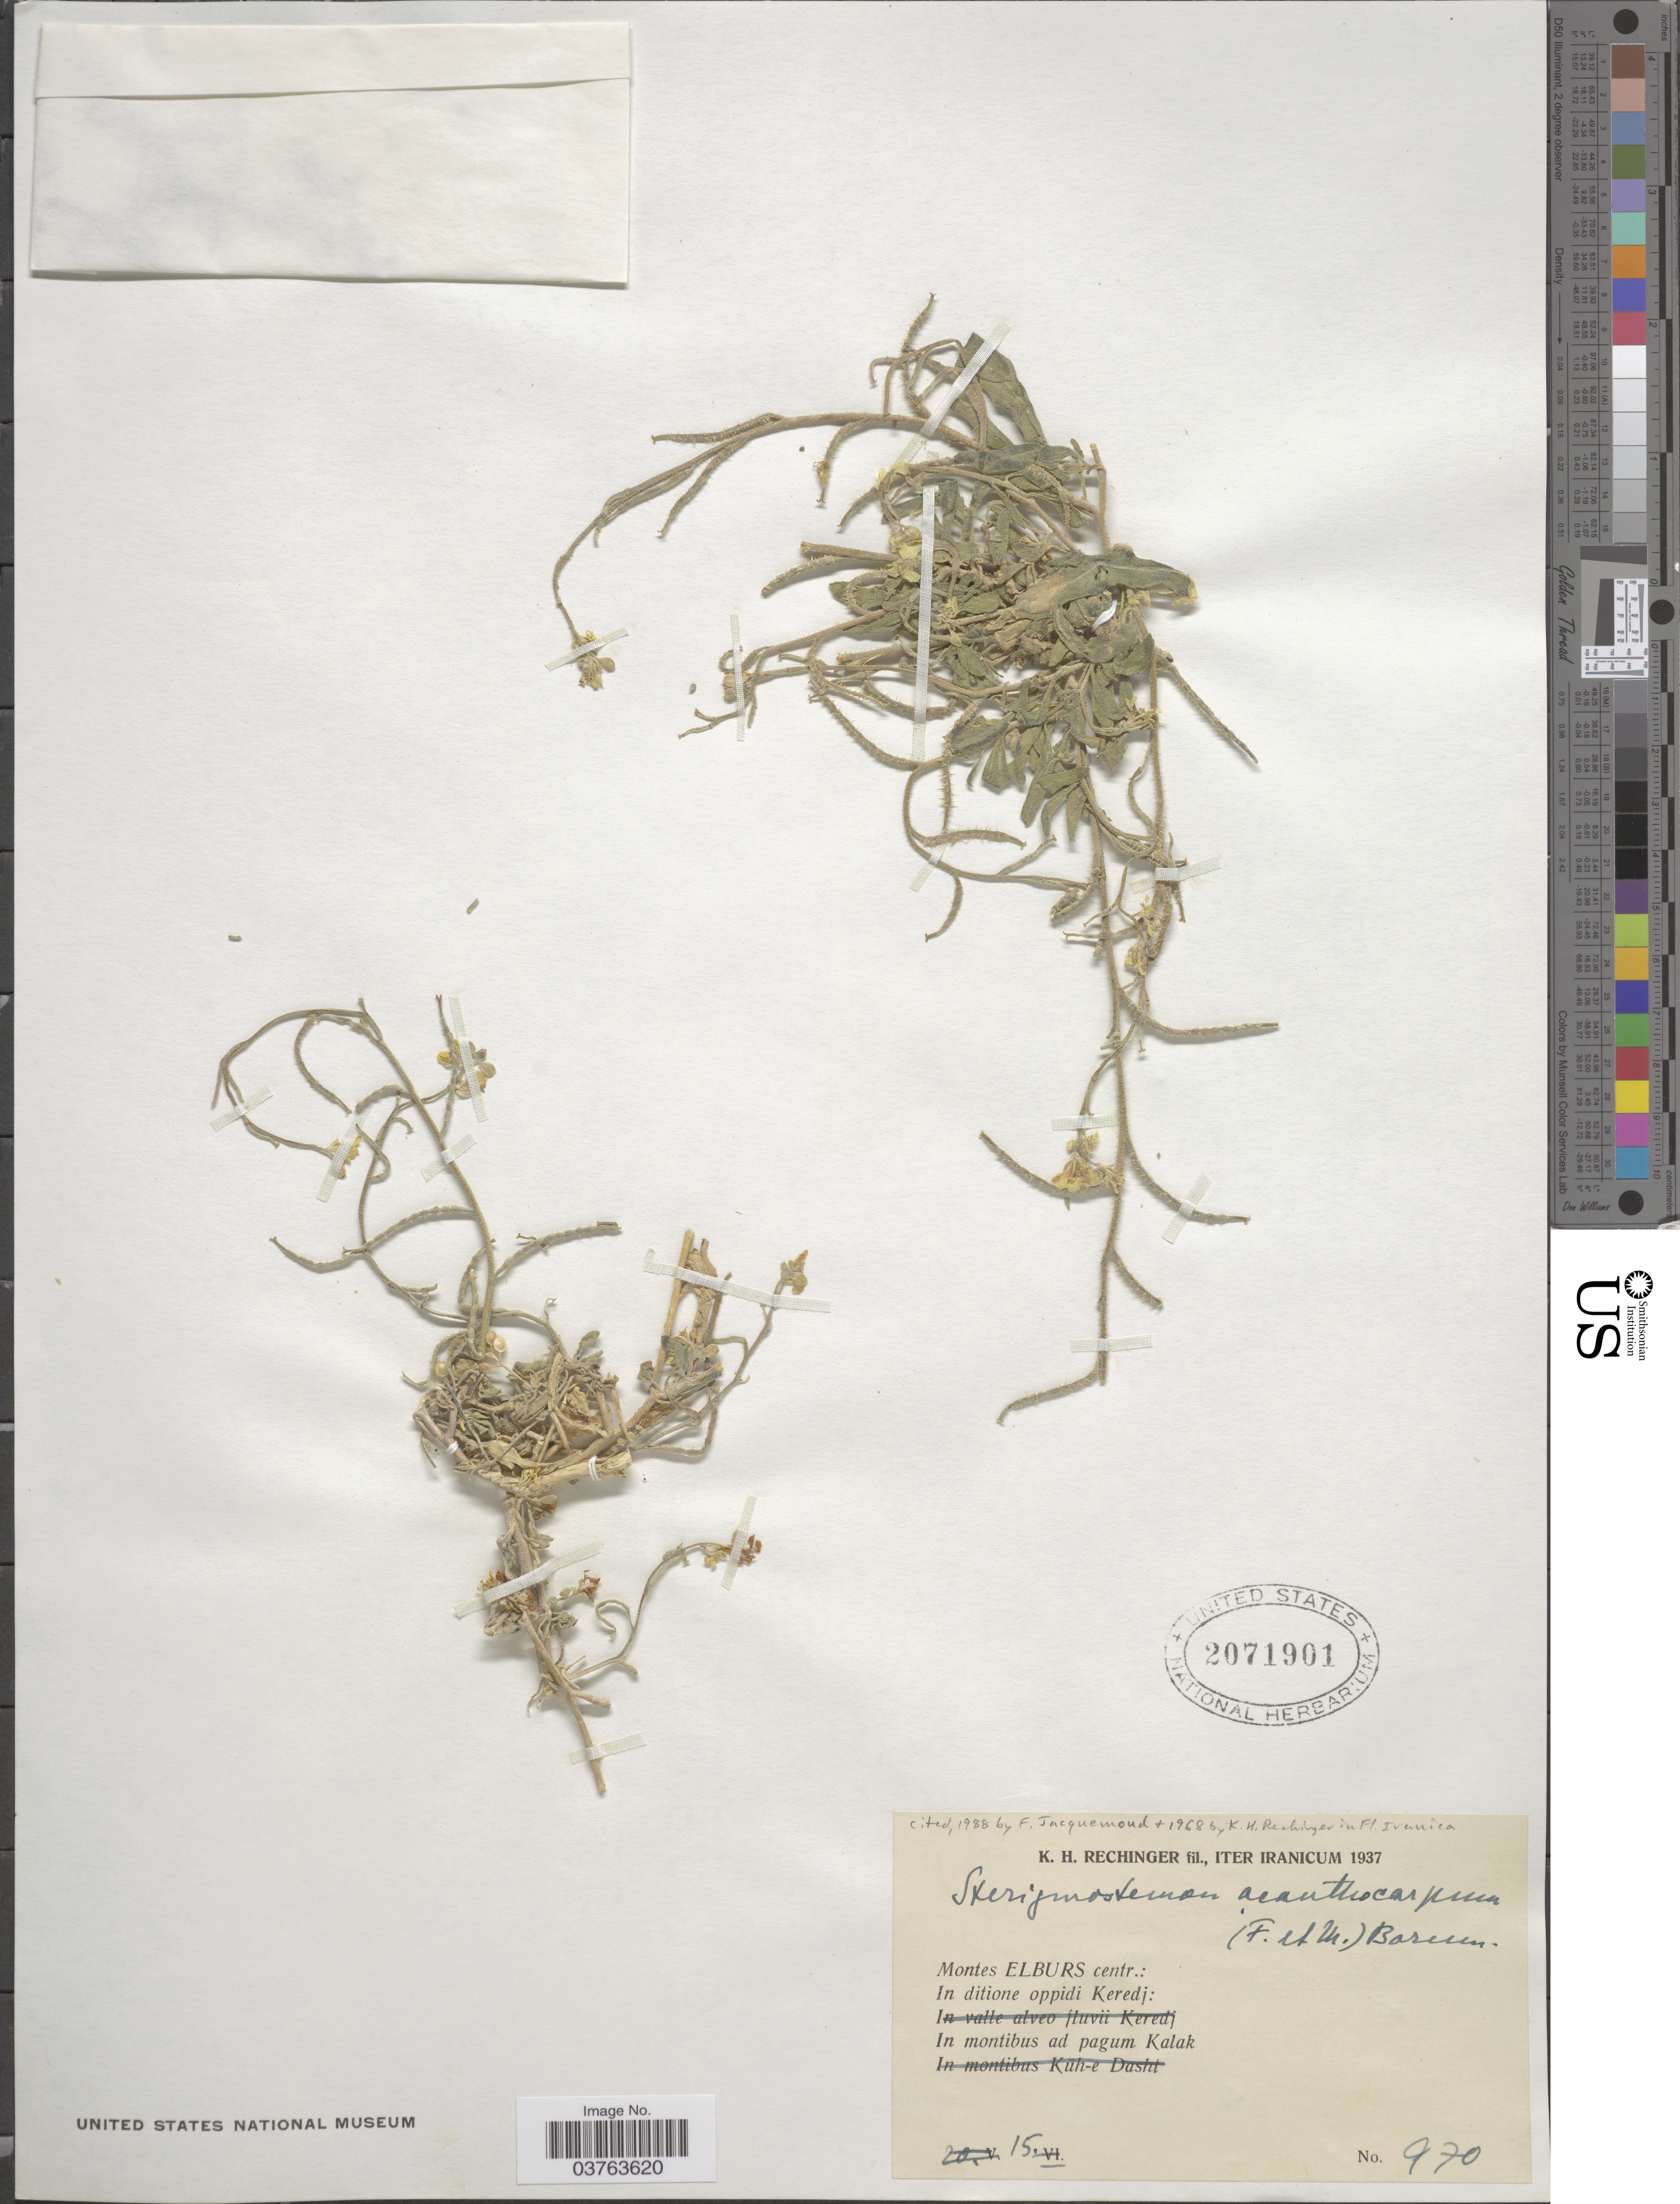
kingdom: Plantae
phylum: Tracheophyta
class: Magnoliopsida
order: Brassicales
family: Brassicaceae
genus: Sterigmostemum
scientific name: Sterigmostemum acanthocarpum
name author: (Fisch. & C.A. Mey.) Kuntze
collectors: K. H. Rechinger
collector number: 970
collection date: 1937-06-15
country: Iran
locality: Iter Iranicum. Montes Elburs centr.: In ditione oppidi Kerdj: In montibus ad pagum Kalak.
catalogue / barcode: US 2071901